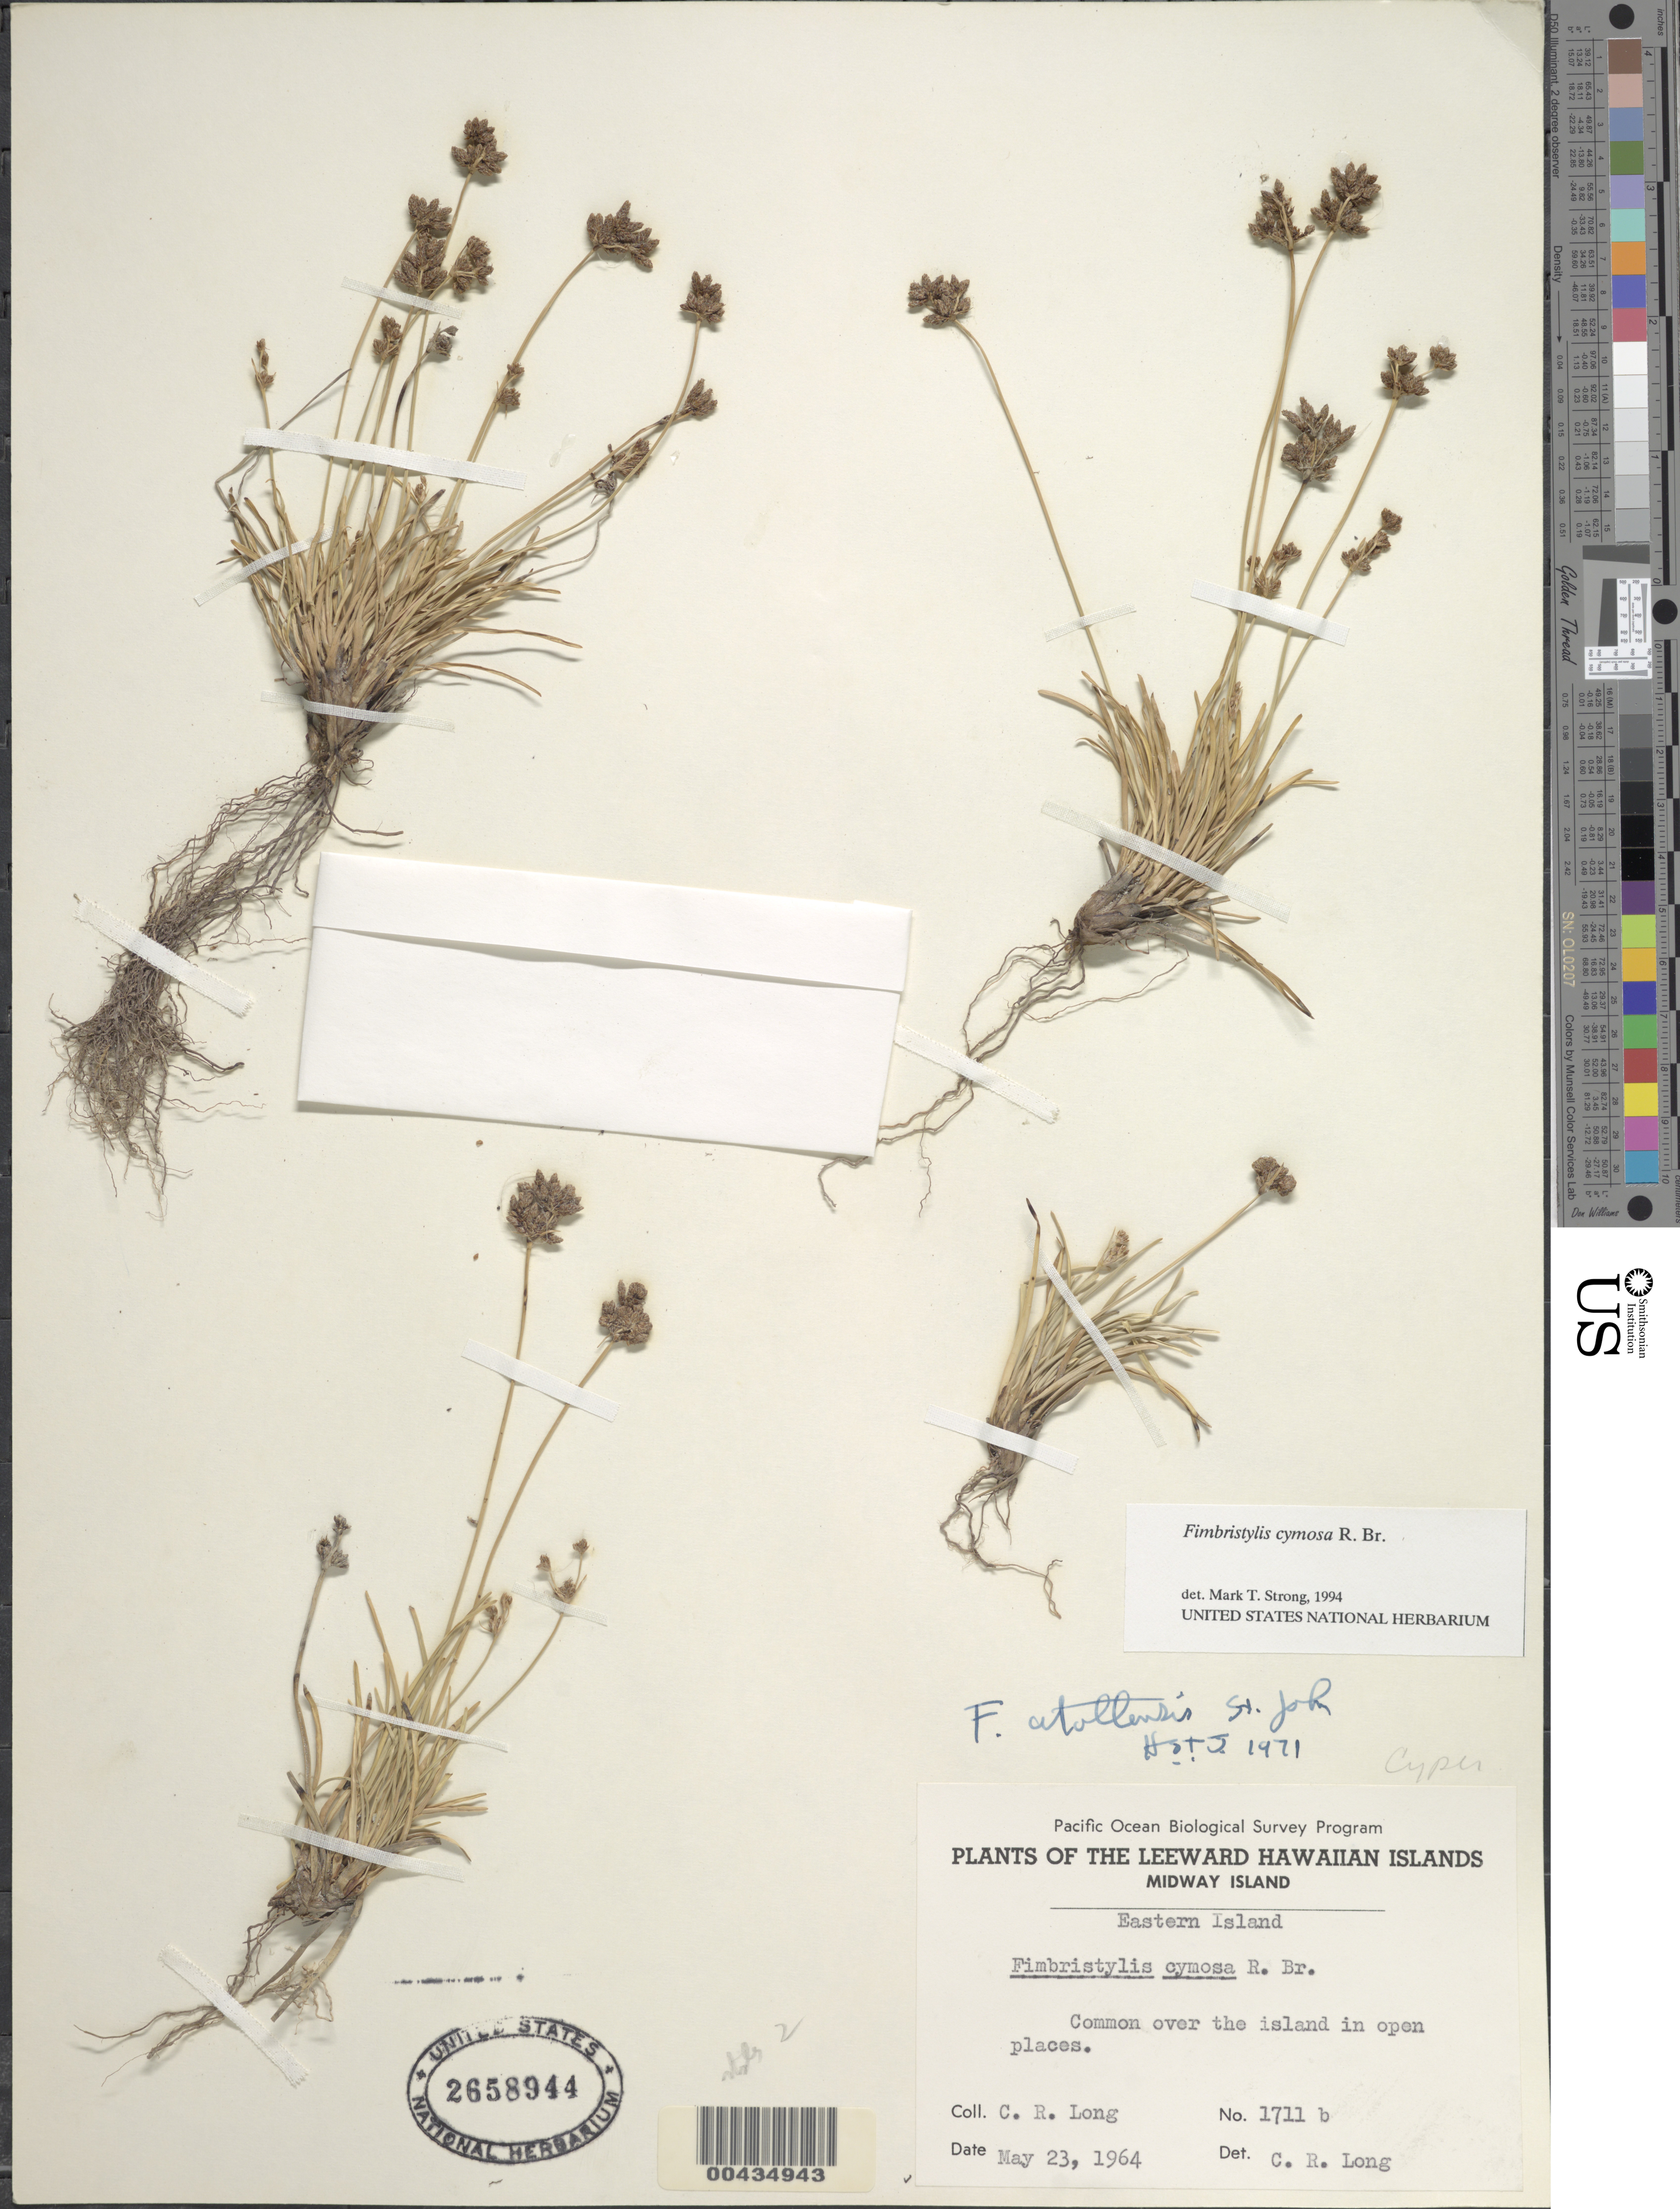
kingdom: Plantae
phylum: Tracheophyta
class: Liliopsida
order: Poales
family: Cyperaceae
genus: Fimbristylis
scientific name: Fimbristylis cymosa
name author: R. Br.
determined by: Strong, M. T., (US), Smithsonian Institution - National Museum of Natural History (UNITED STATES)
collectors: C. Long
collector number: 1711 b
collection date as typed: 23 May 1964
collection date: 1964-05-23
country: U.S. Administered Pacific Islands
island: Midway Atoll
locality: Eastern Islet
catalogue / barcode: US 2658944